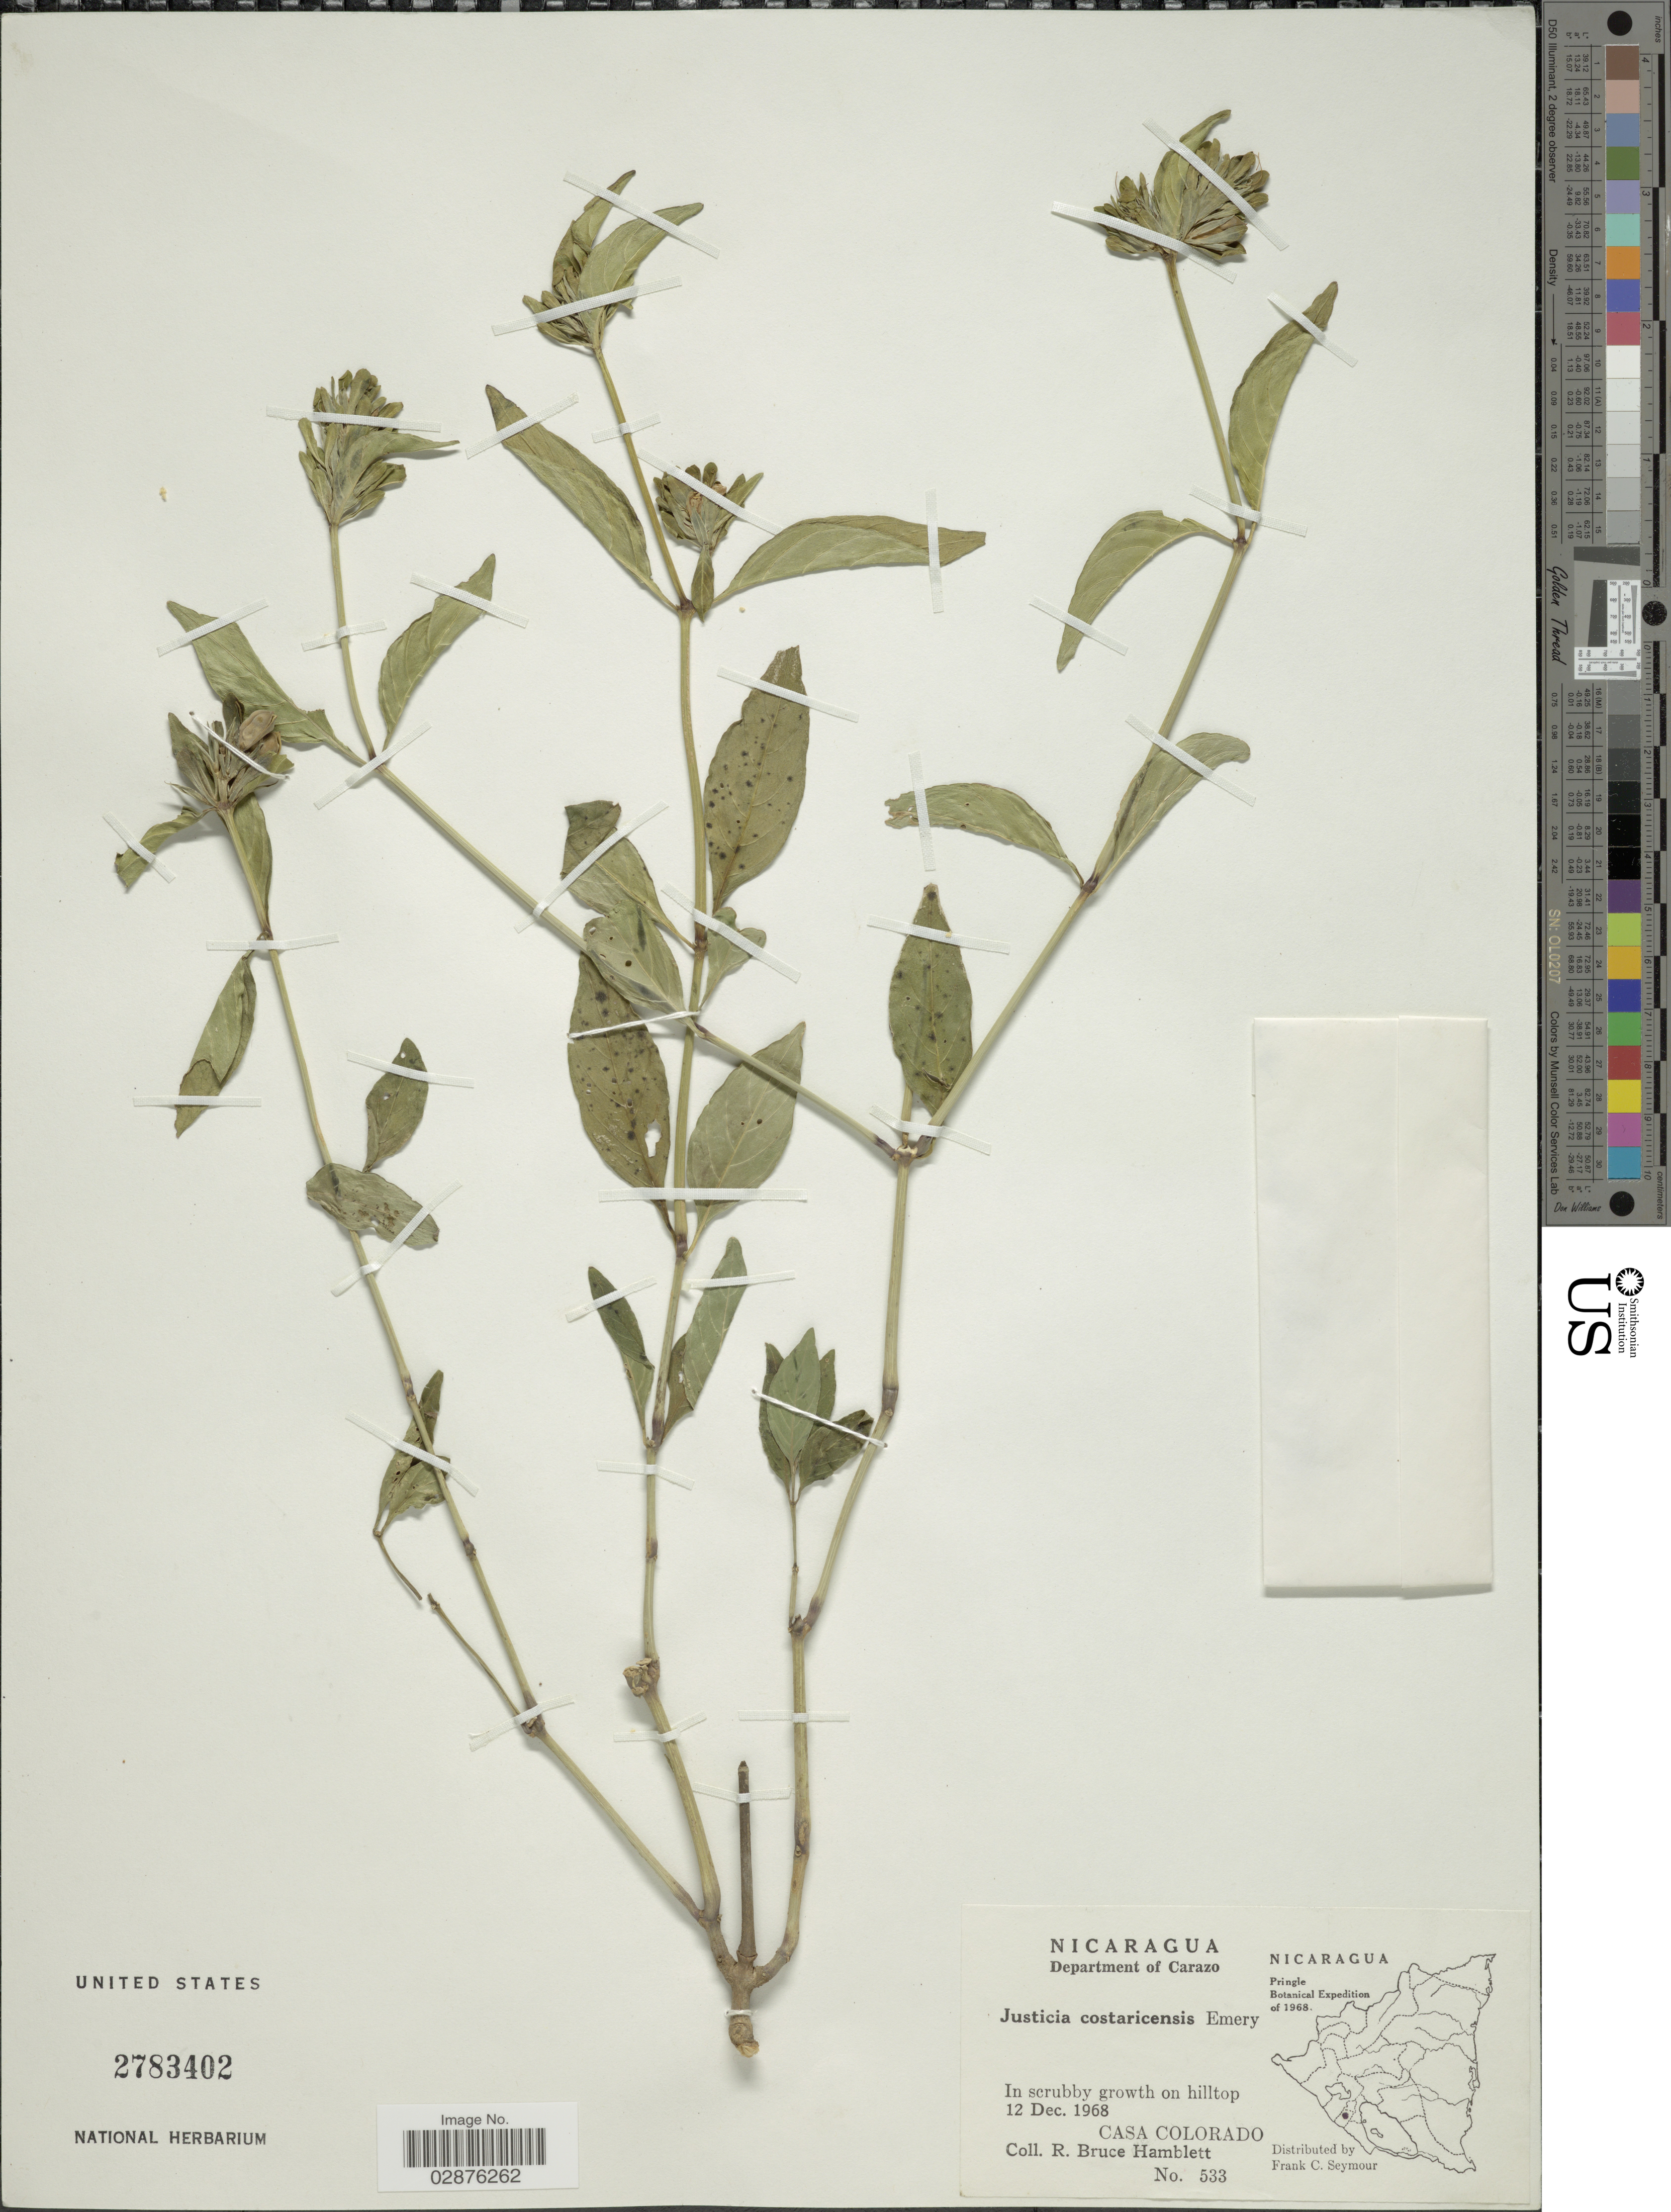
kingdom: Plantae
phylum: Tracheophyta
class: Magnoliopsida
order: Lamiales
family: Acanthaceae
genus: Justicia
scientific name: Justicia costaricana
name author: Leonard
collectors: R. Hamblett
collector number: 533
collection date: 1968-12-12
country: Nicaragua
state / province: Carazo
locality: Department of Carazo, Casa Colorado.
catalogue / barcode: US 2783402